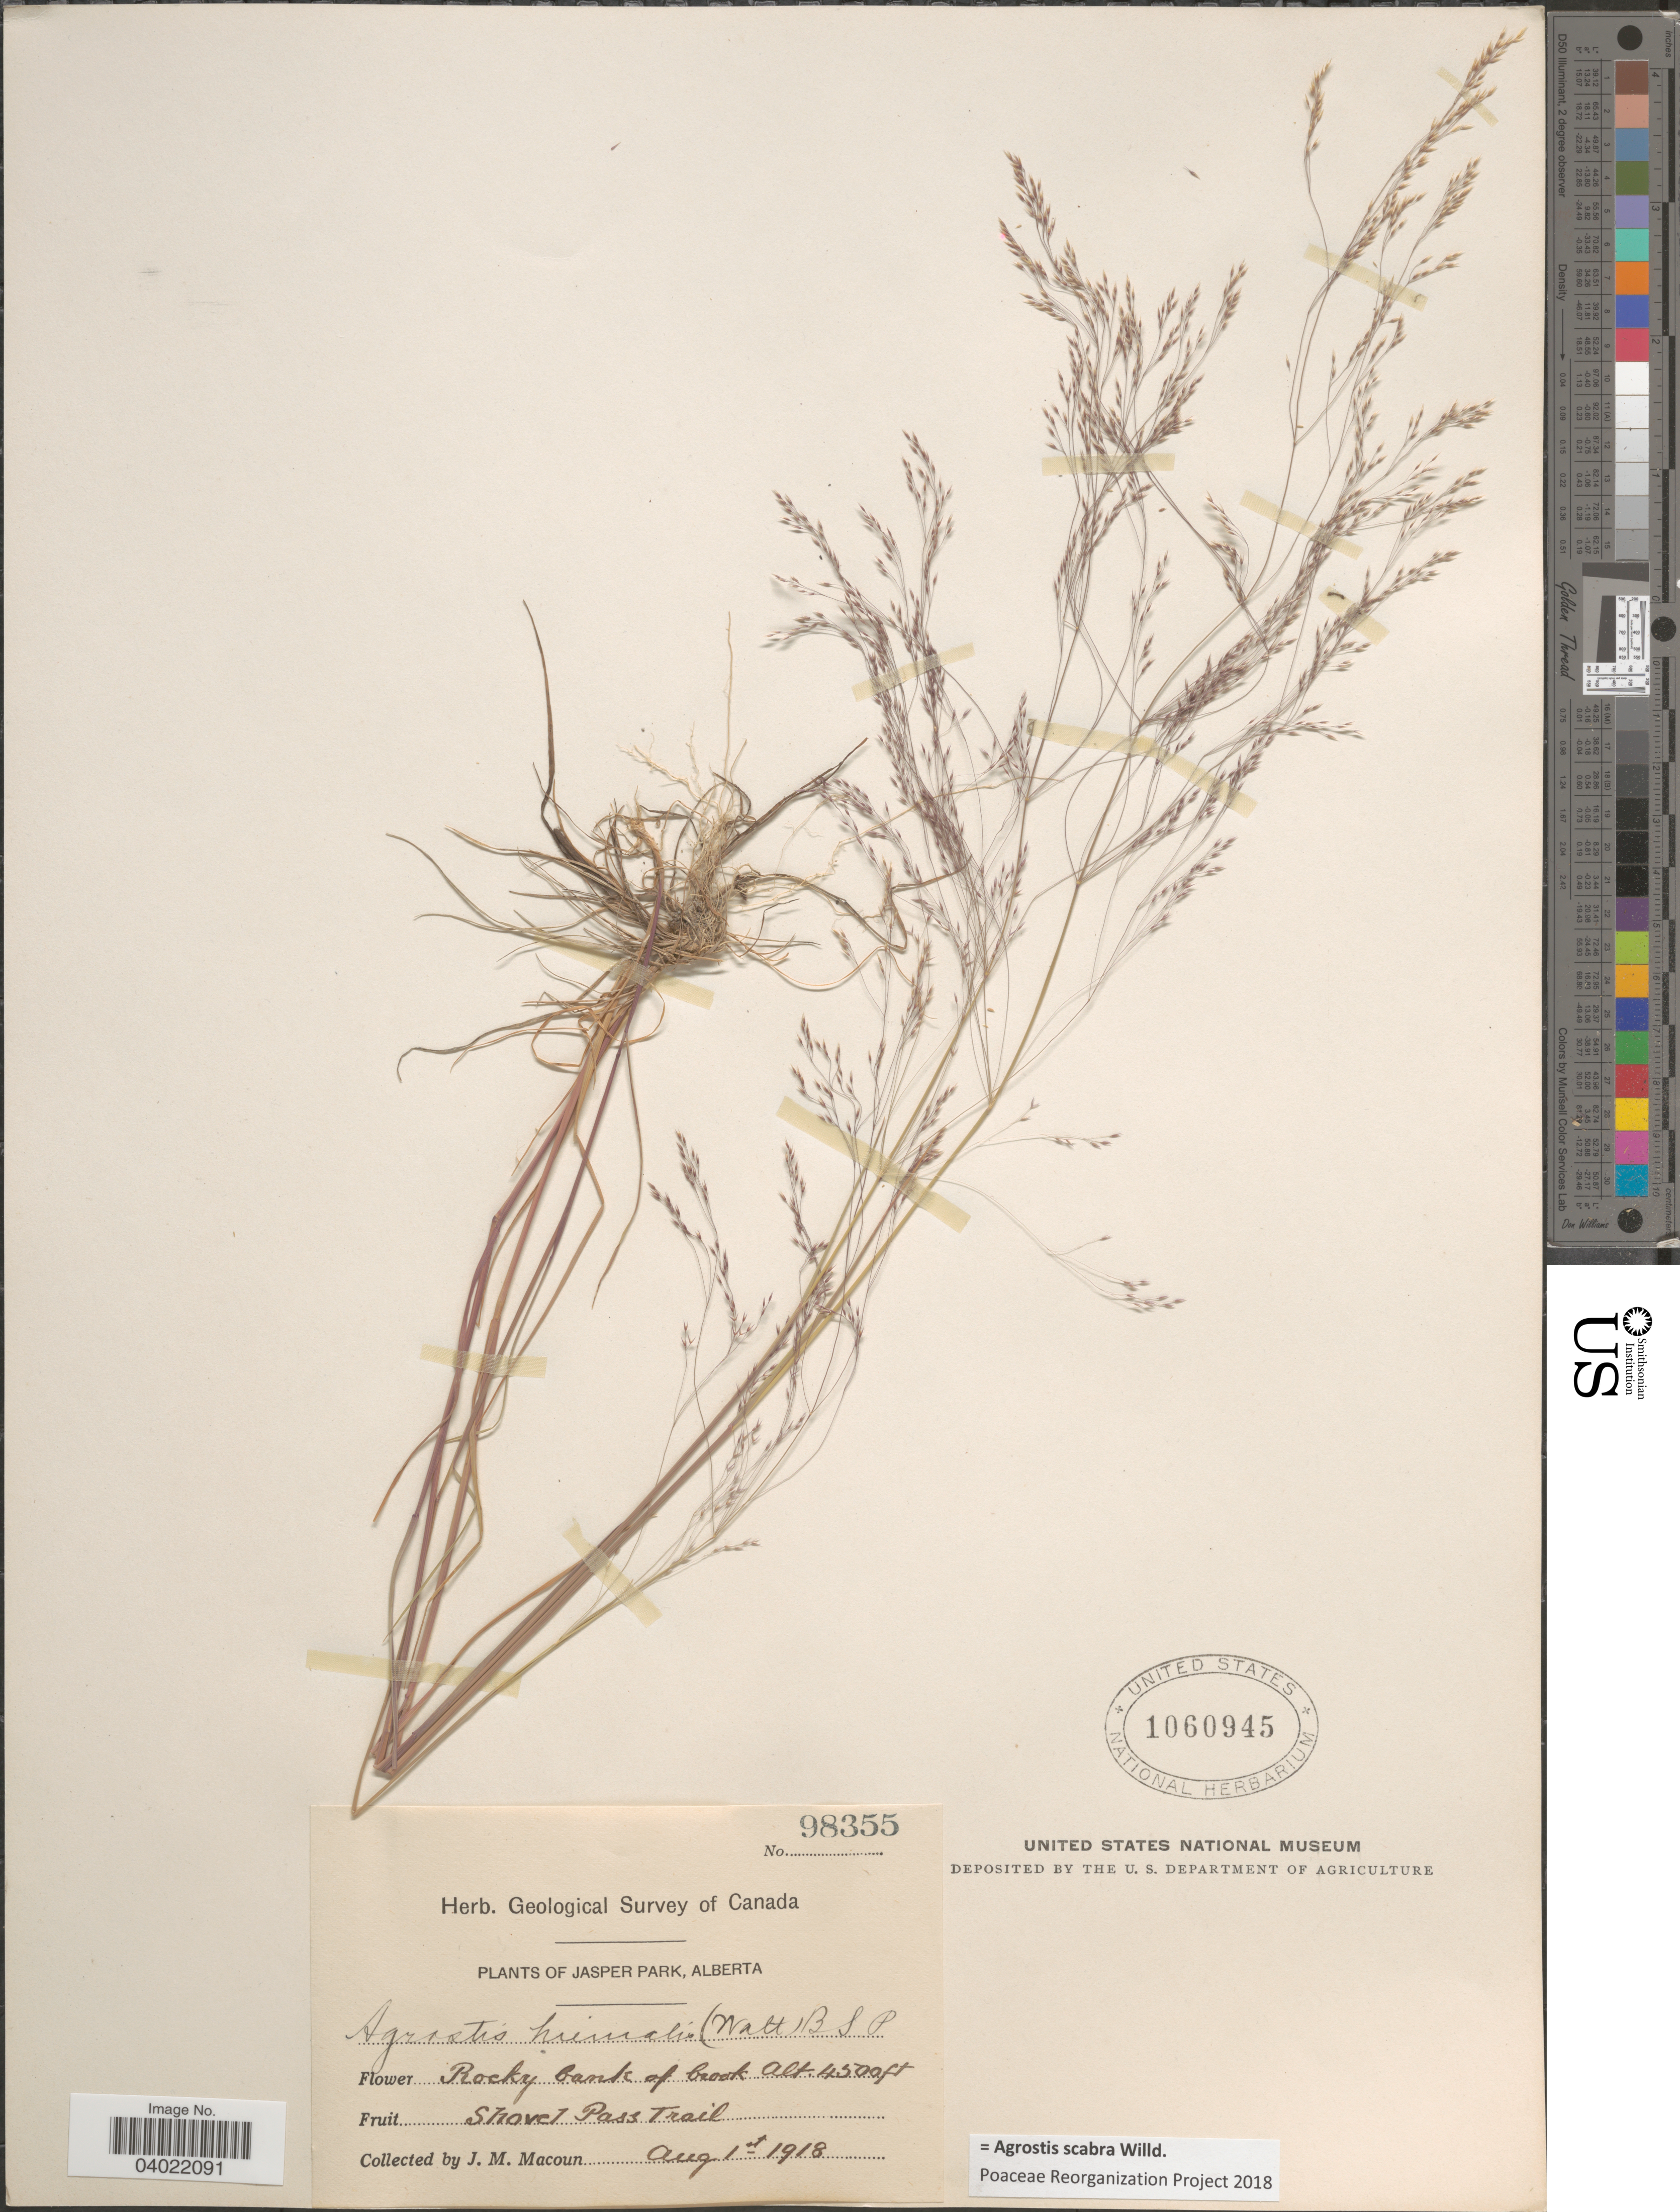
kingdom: Plantae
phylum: Tracheophyta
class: Liliopsida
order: Poales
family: Poaceae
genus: Agrostis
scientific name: Agrostis scabra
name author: Willd.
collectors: J. M. Macoun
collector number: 98355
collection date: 1918-08-01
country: Canada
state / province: Alberta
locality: Jasper Park. Rocky bank of brook. Shovel Pass Trail.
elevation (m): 1372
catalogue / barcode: US 1060945